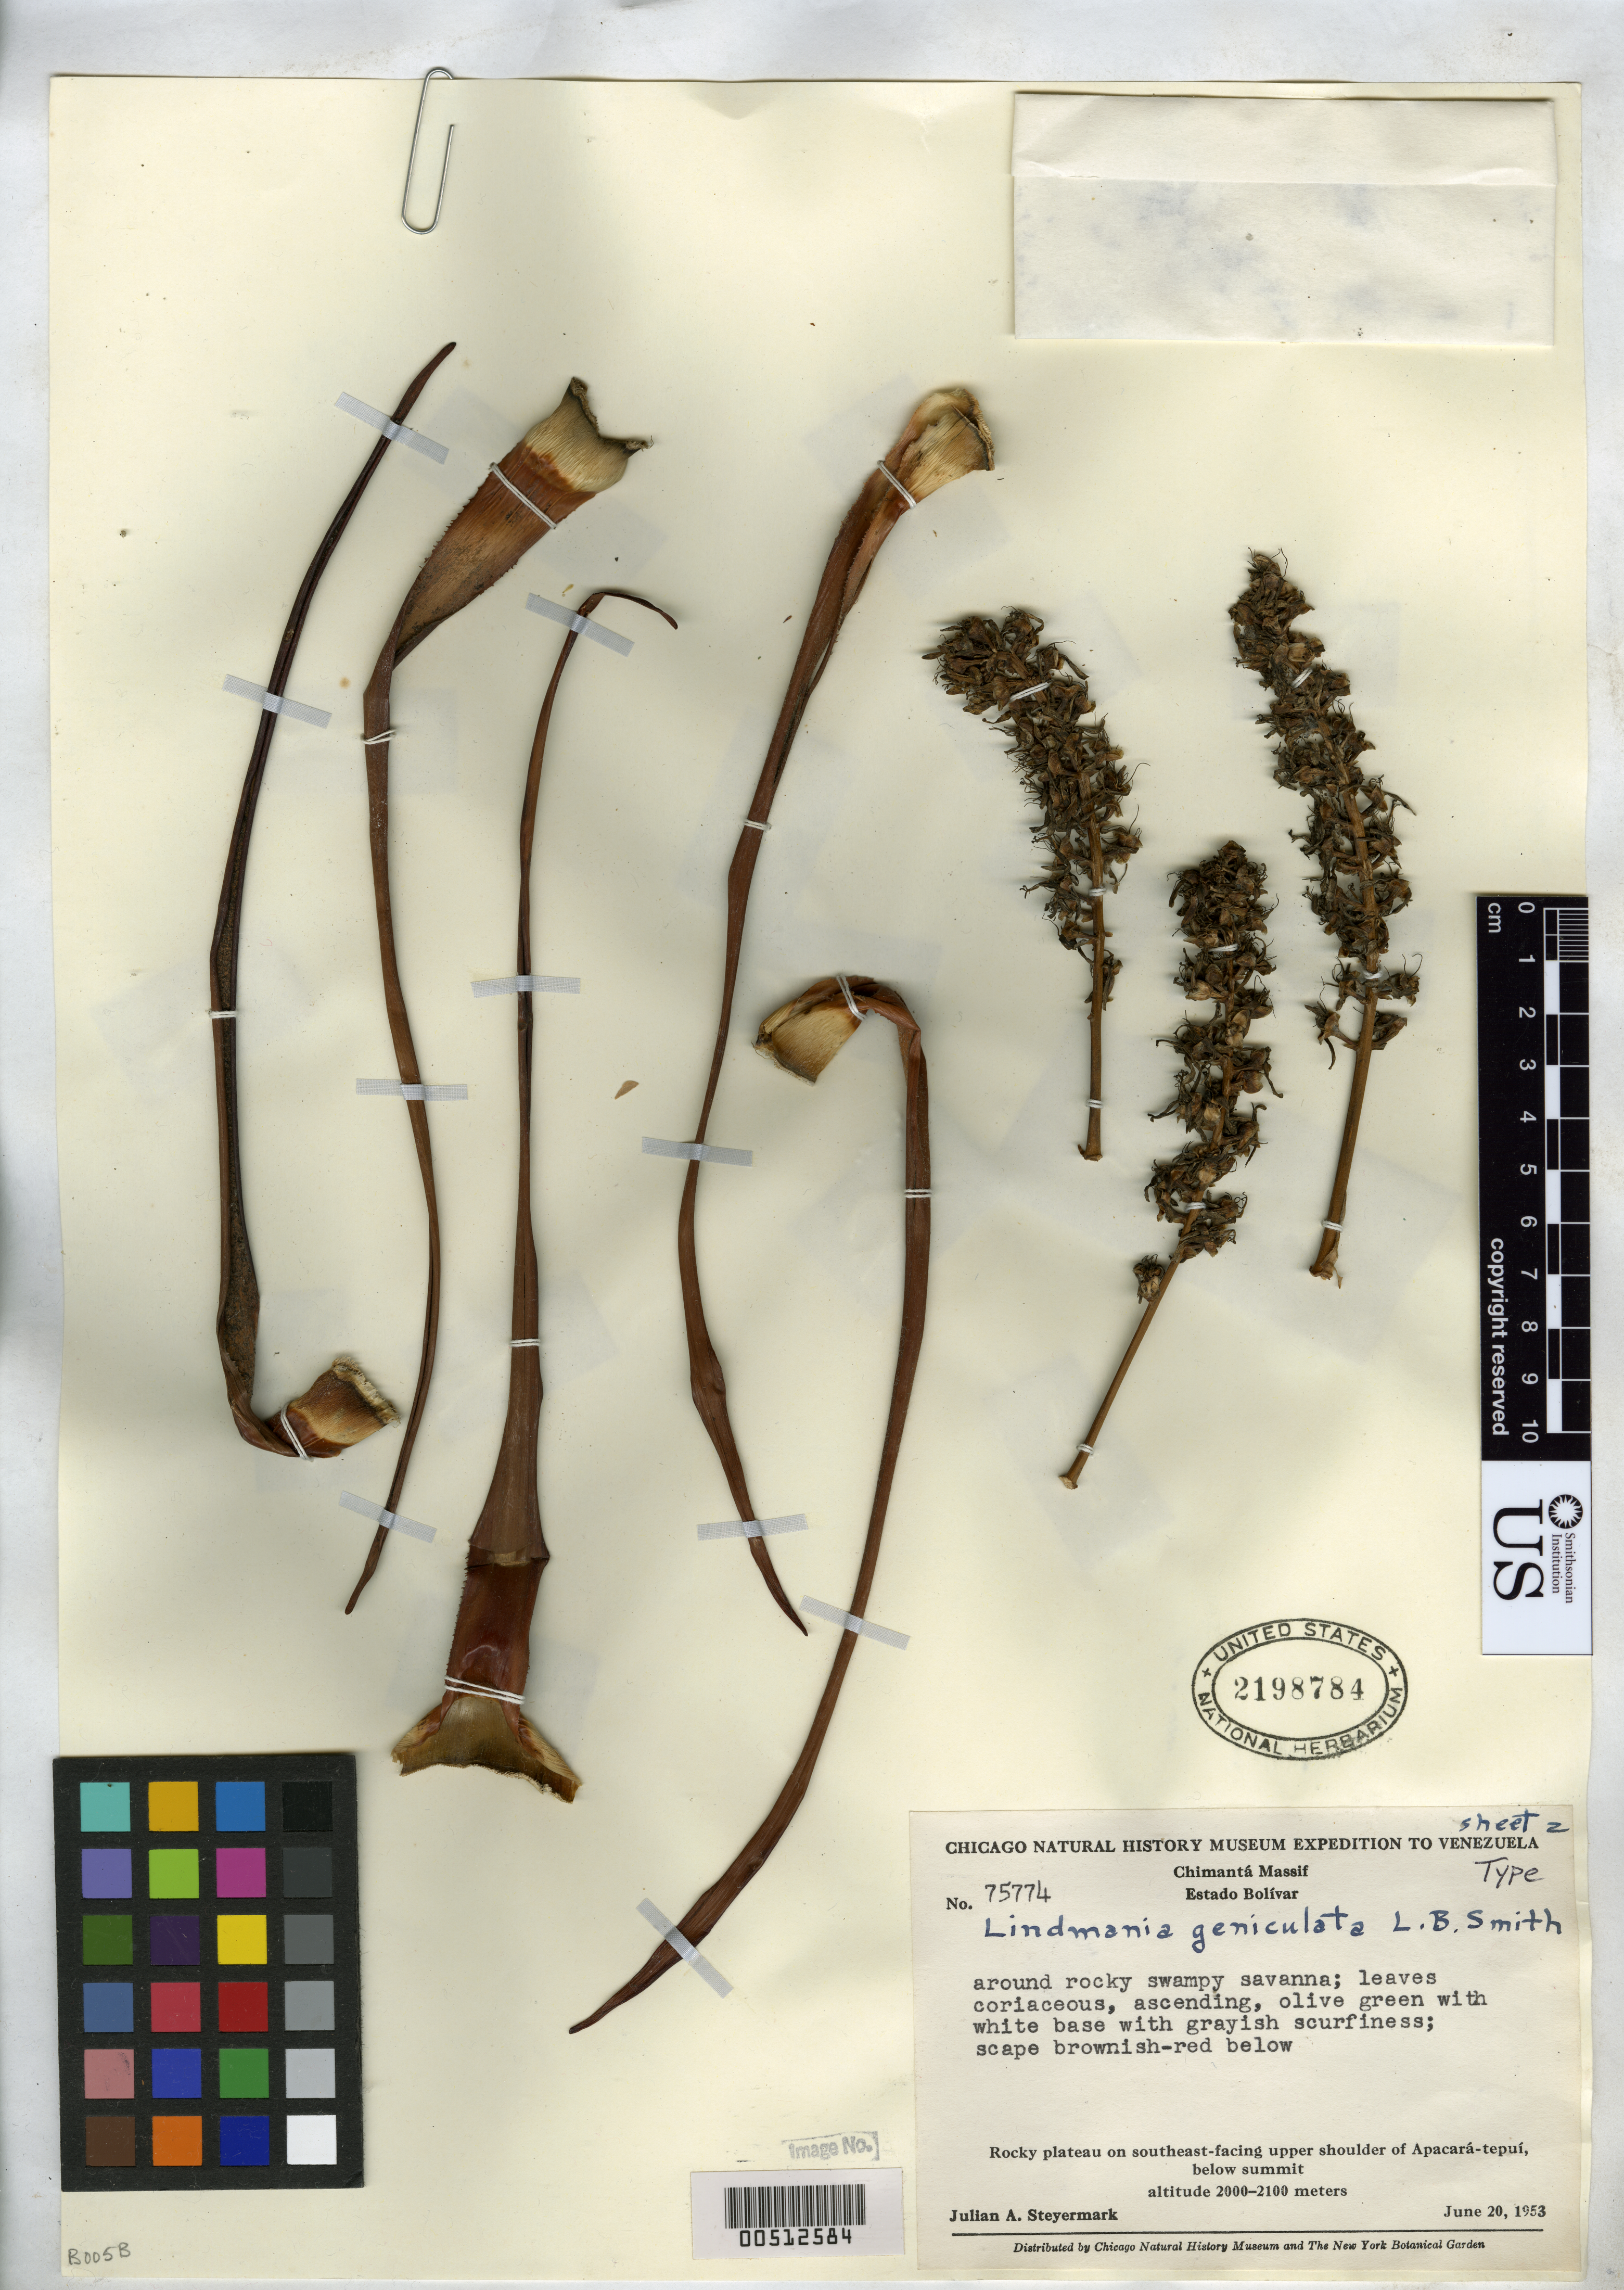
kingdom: Plantae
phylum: Tracheophyta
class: Liliopsida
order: Poales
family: Bromeliaceae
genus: Lindmania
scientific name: Lindmania geniculata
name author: L.B. Sm.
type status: Holotype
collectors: J. Steyermark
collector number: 75774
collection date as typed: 20 Jun 1953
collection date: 1953-06-20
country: Venezuela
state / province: Bolivar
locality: Apacara-tepui.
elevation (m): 2000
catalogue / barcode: US 2198784